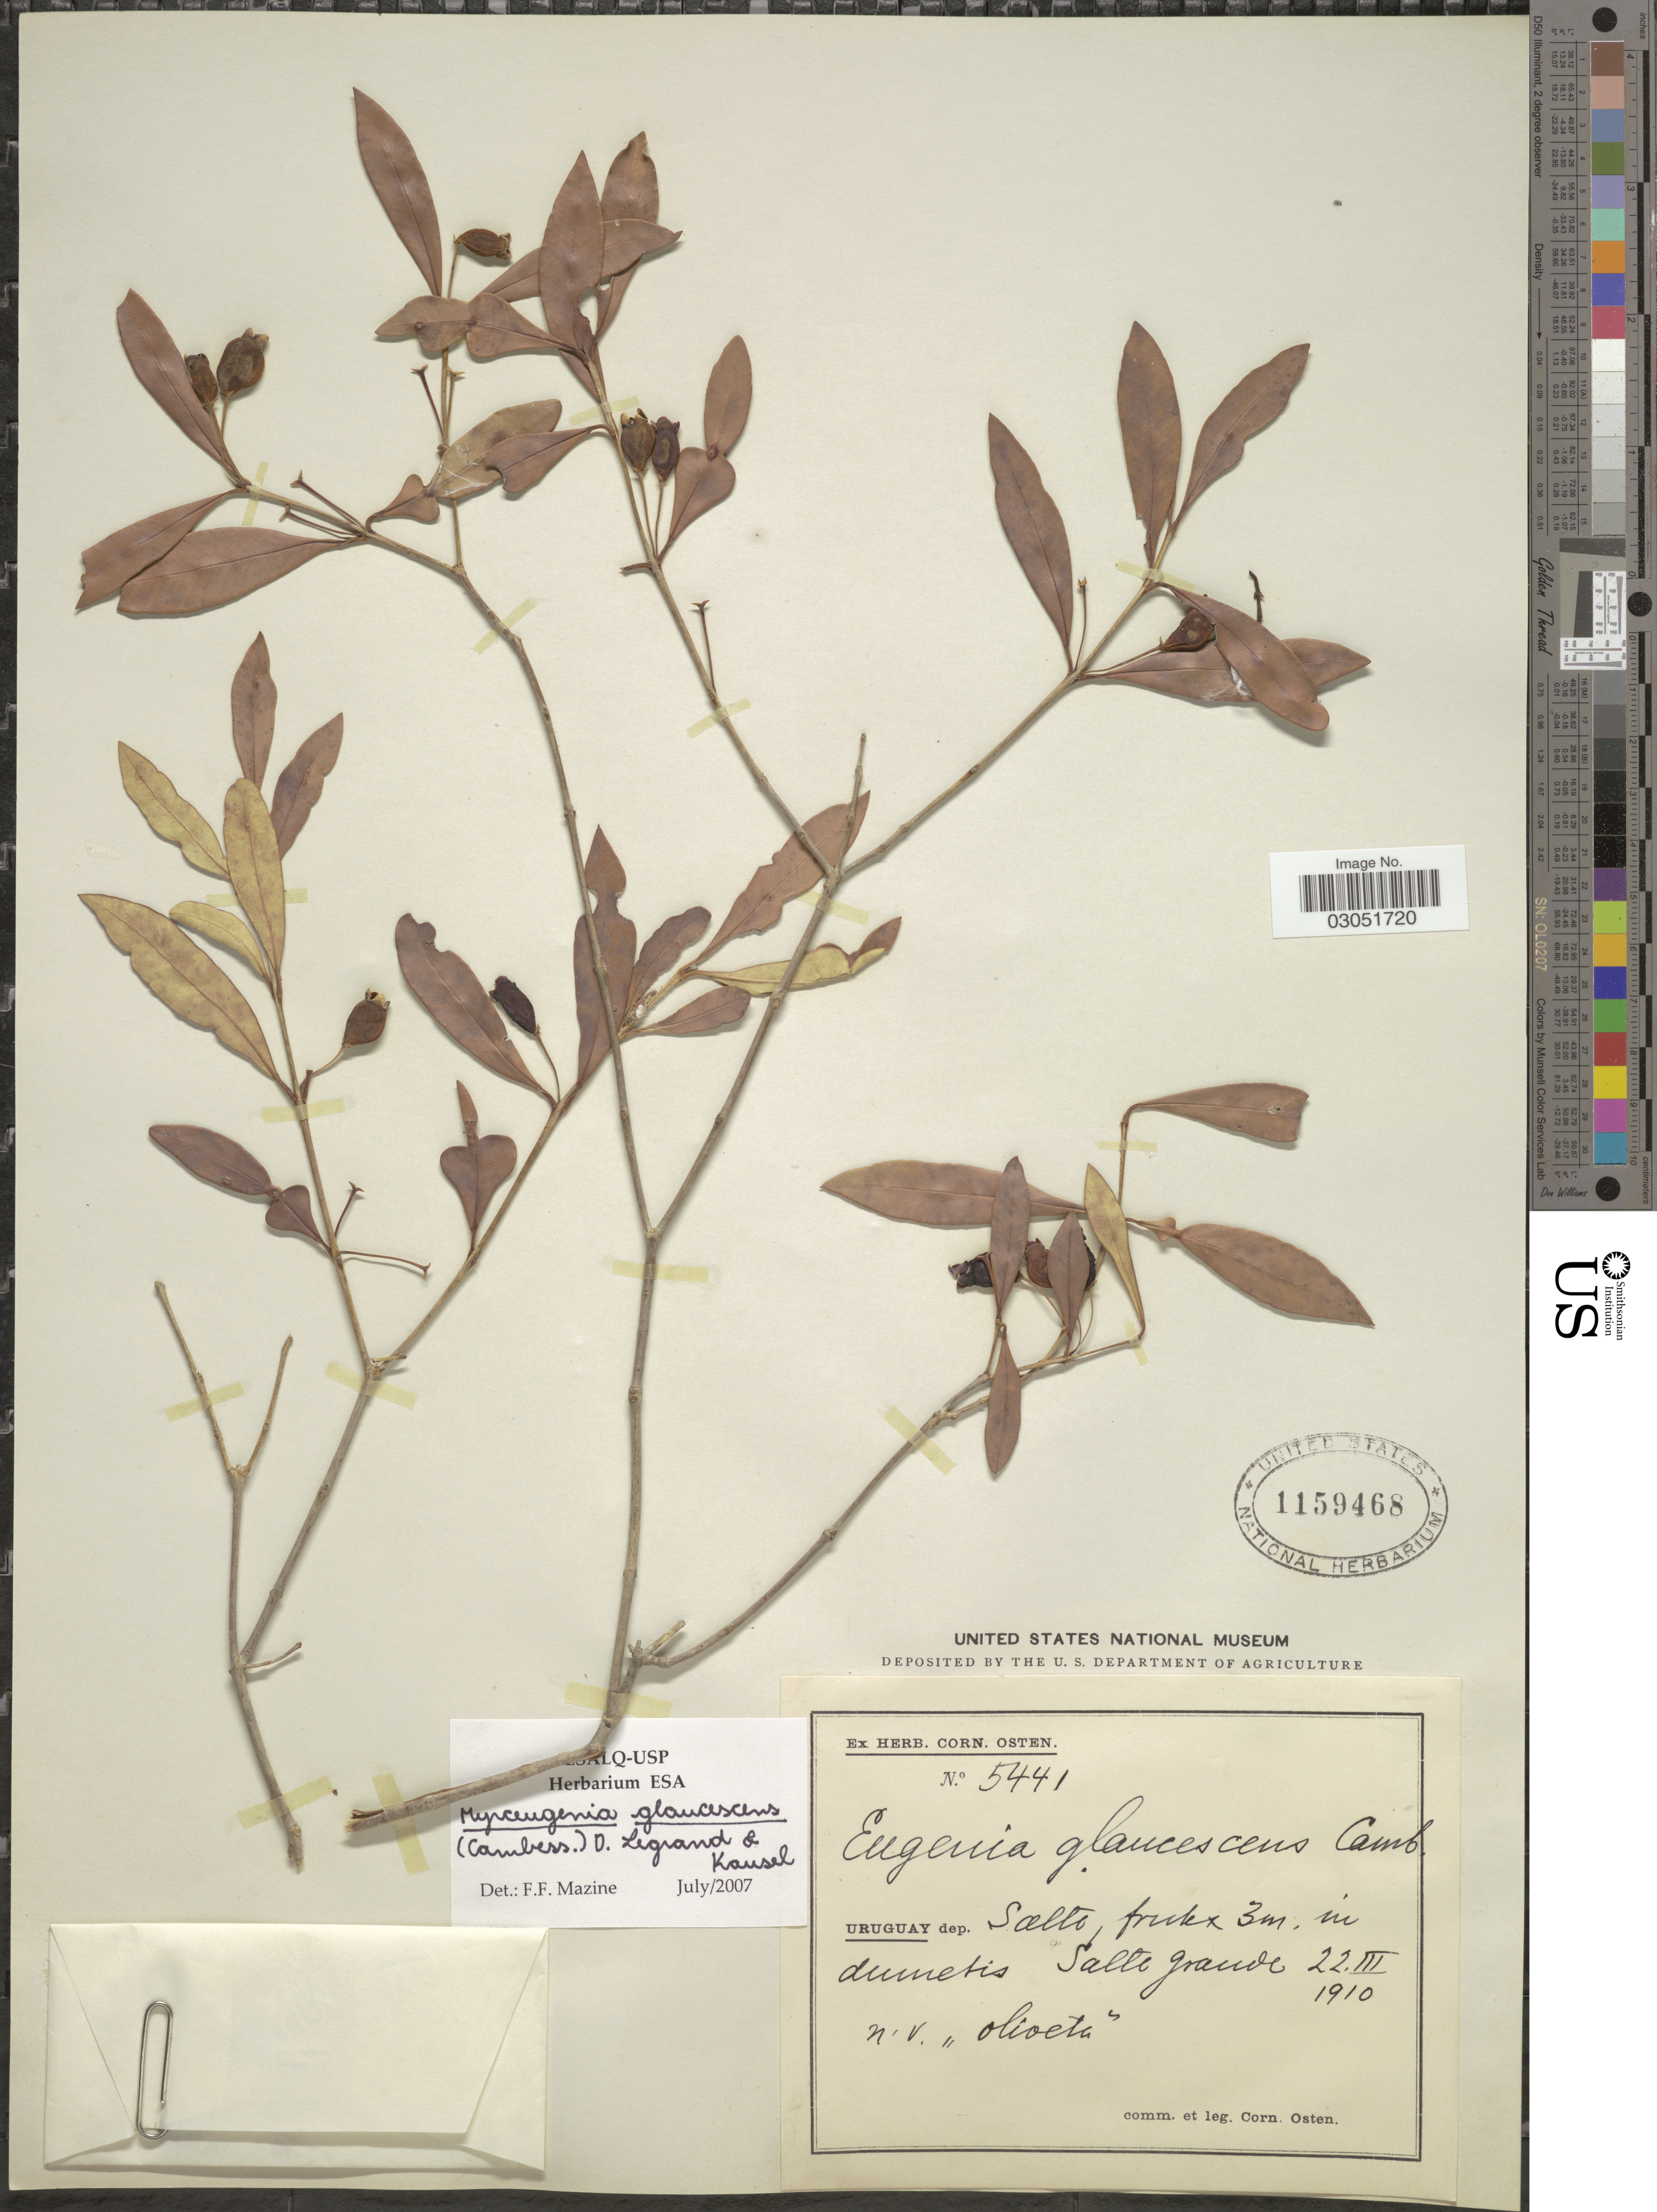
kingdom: Plantae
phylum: Tracheophyta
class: Magnoliopsida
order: Myrtales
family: Myrtaceae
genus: Myrceugenia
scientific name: Myrceugenia glaucescens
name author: (Cambess.) D. Legrand & Kausel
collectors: C. Osten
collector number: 5441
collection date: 1910-03-22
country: Uruguay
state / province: Salto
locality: Salte grande.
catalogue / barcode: US 1159468